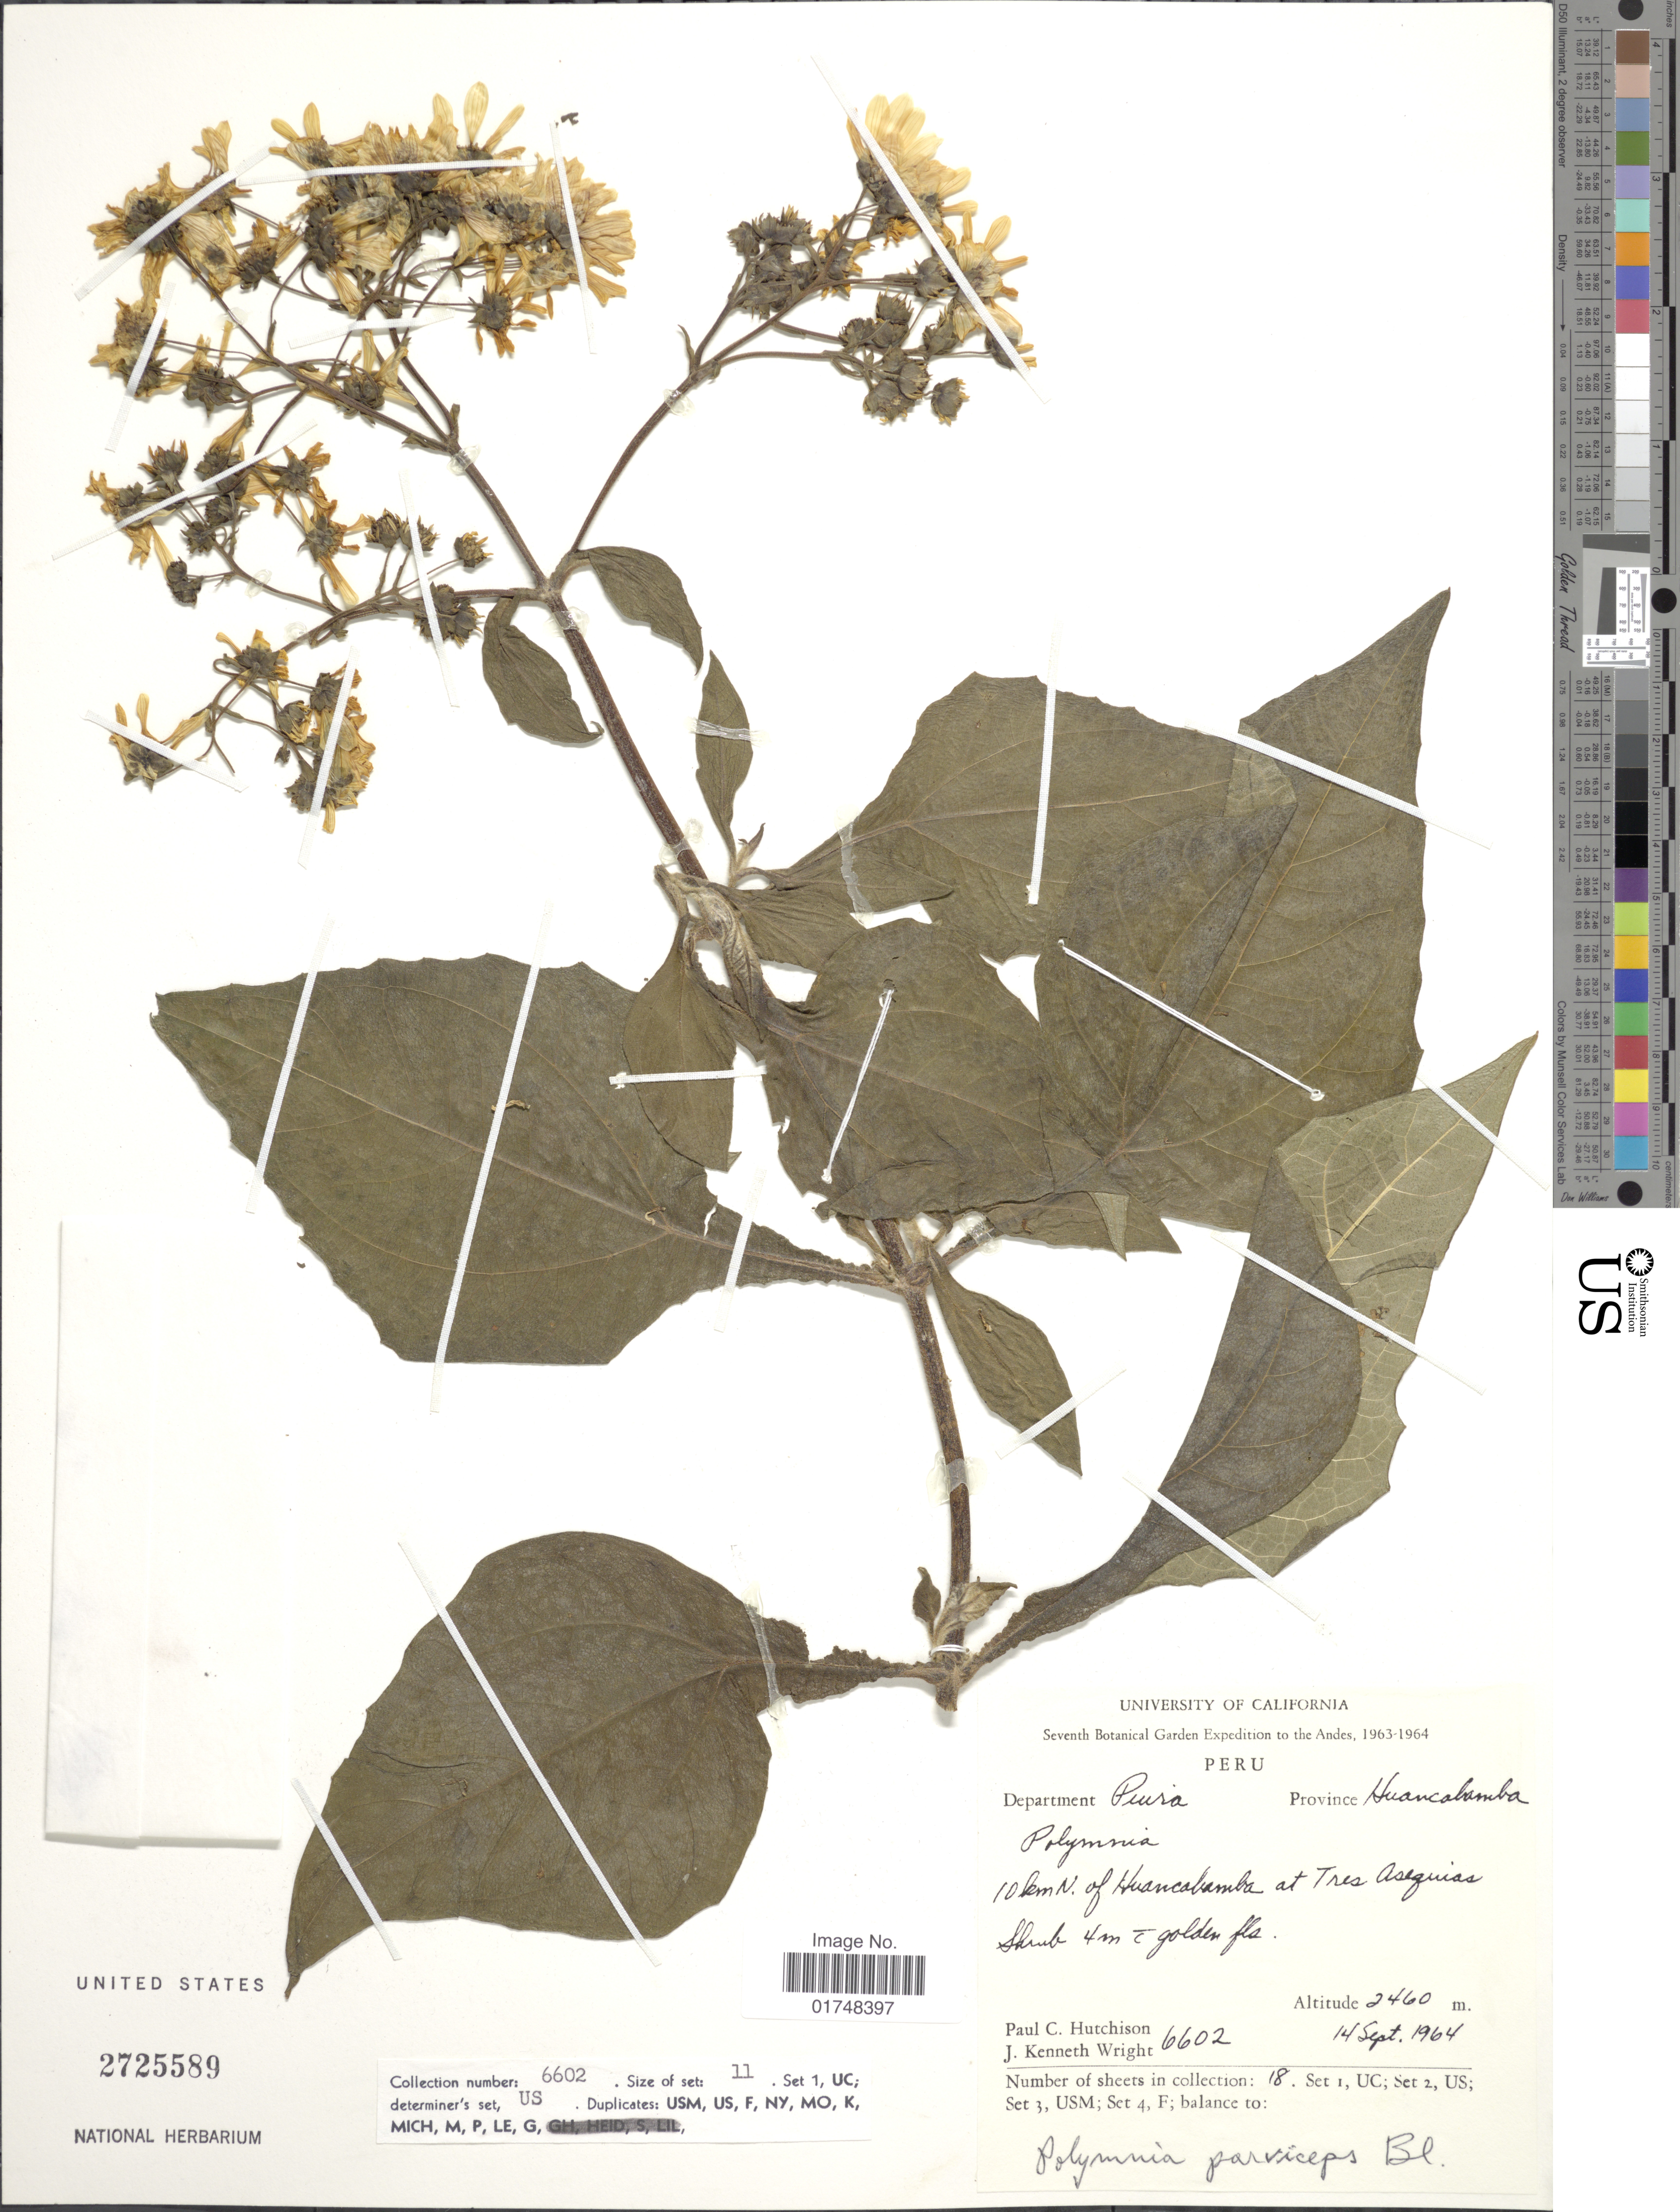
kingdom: Plantae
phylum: Tracheophyta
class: Magnoliopsida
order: Asterales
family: Asteraceae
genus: Smallanthus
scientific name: Smallanthus parviceps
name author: (S.F. Blake) H. Rob.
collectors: P. C. Hutchison & J. K. Wright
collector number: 6602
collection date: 1964-09-15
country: Peru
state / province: Piura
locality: Andes, Province Huancabamba, 10 km N of Huancabamba at Tres Asequias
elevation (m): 2460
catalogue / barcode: US 2725589